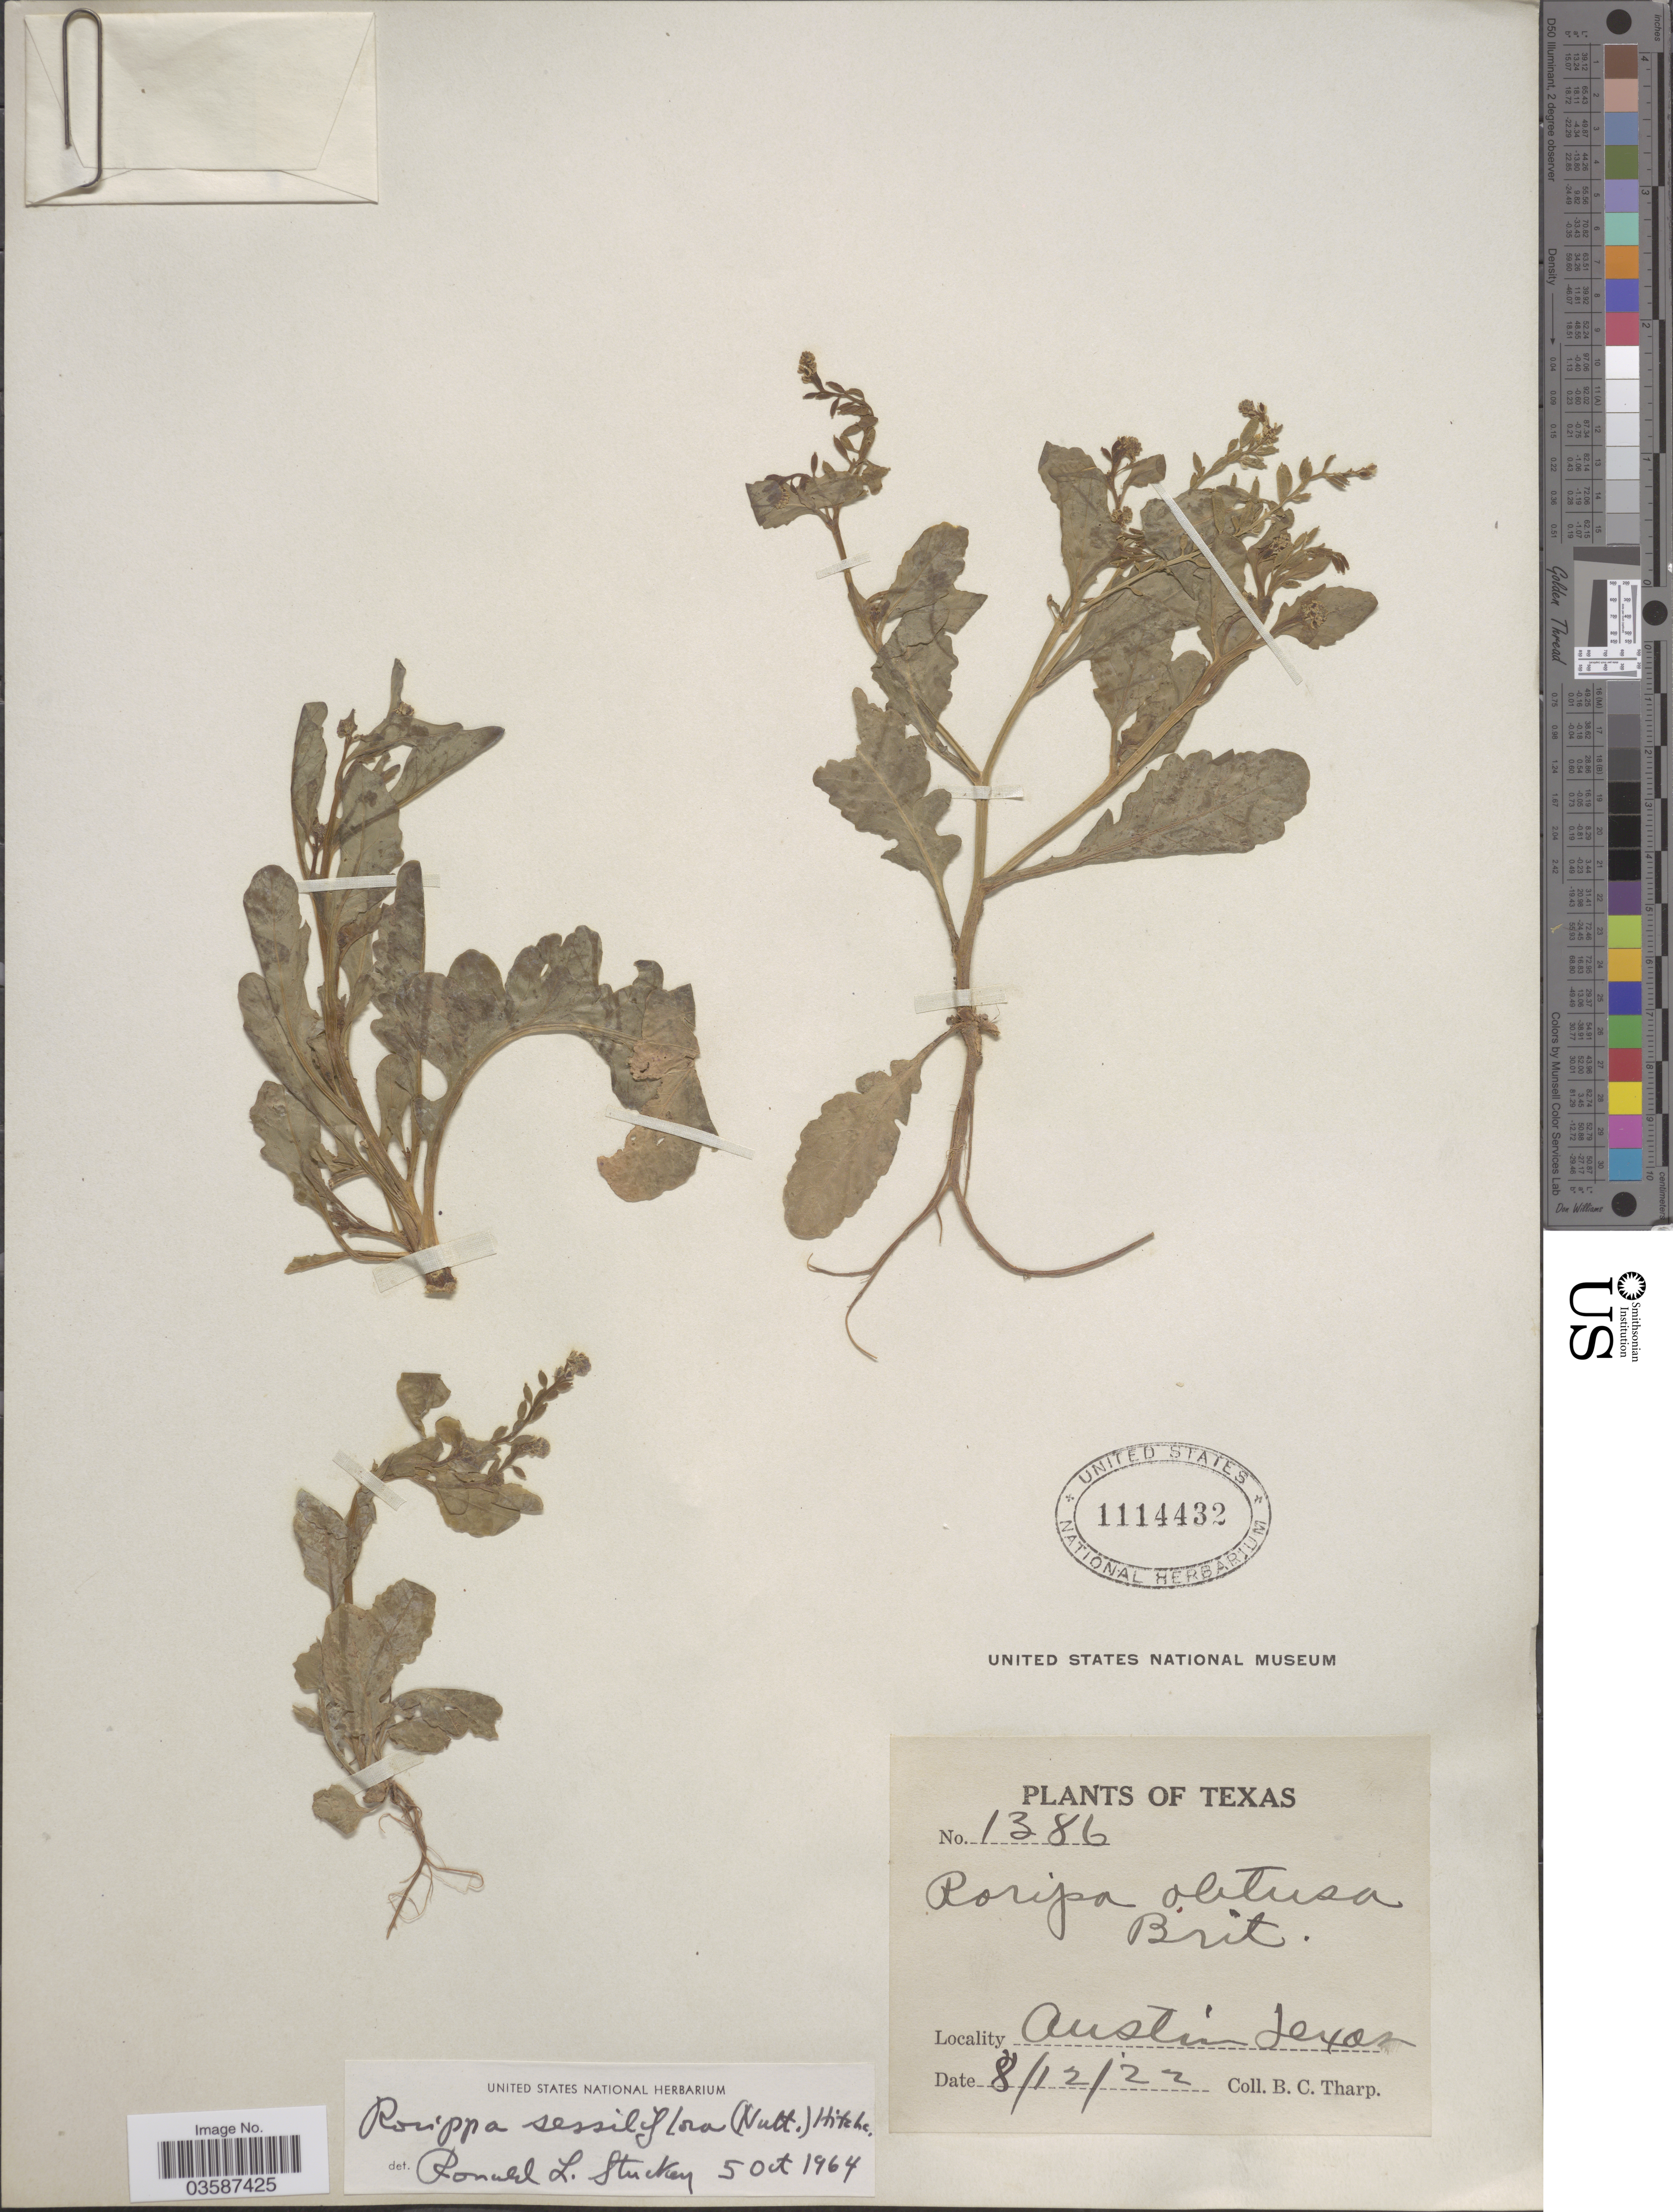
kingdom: Plantae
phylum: Tracheophyta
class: Magnoliopsida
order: Brassicales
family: Brassicaceae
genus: Rorippa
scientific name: Rorippa sessiliflora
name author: (Nutt.) Hitchc.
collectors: B. C. Tharp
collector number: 1386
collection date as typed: Transcribed d/m/y: 12/8/22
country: United States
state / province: Texas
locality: Austin.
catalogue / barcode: US 1114432